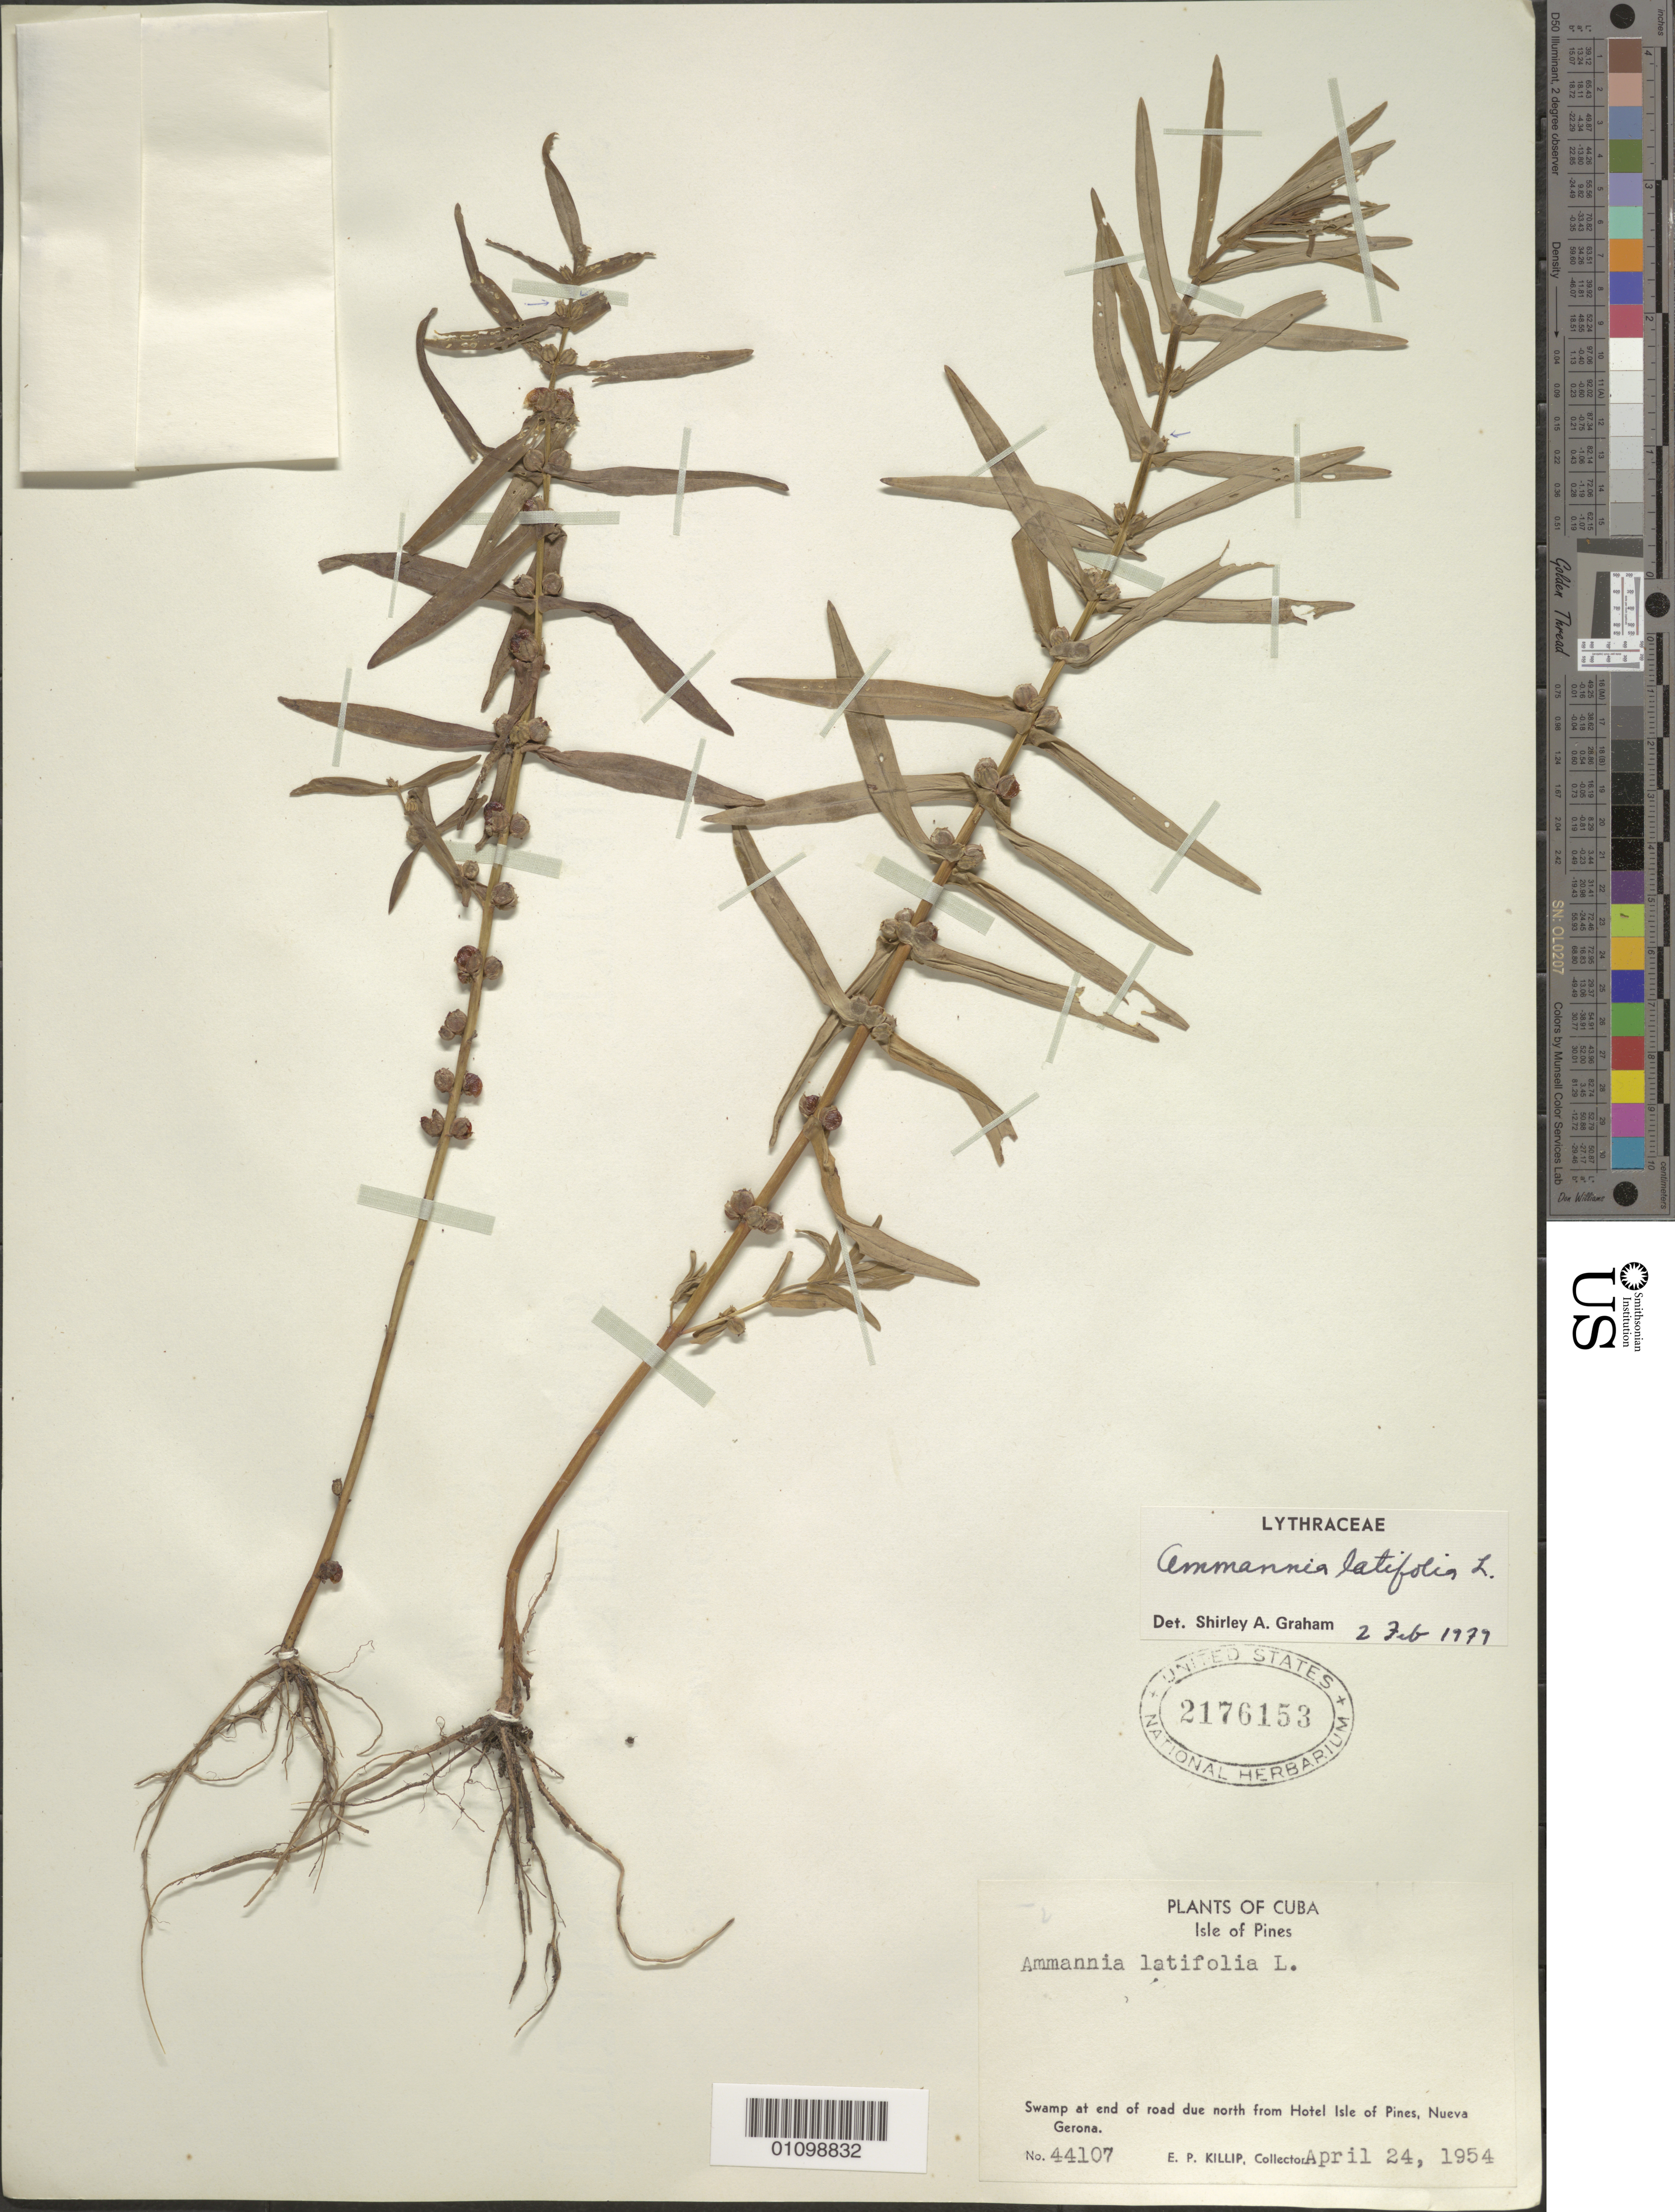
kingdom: Plantae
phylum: Tracheophyta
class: Magnoliopsida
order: Myrtales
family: Lythraceae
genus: Ammannia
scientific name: Ammannia latifolia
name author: L.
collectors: E. P. Killip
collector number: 44107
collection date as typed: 24 Apr 1954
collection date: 1954-04-24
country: Cuba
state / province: Isla de La Juventud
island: Isla de la Juventud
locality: Swamp at end of road due N from Hotel Isle of Pines, Nueva Gerona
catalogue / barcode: US 2176153